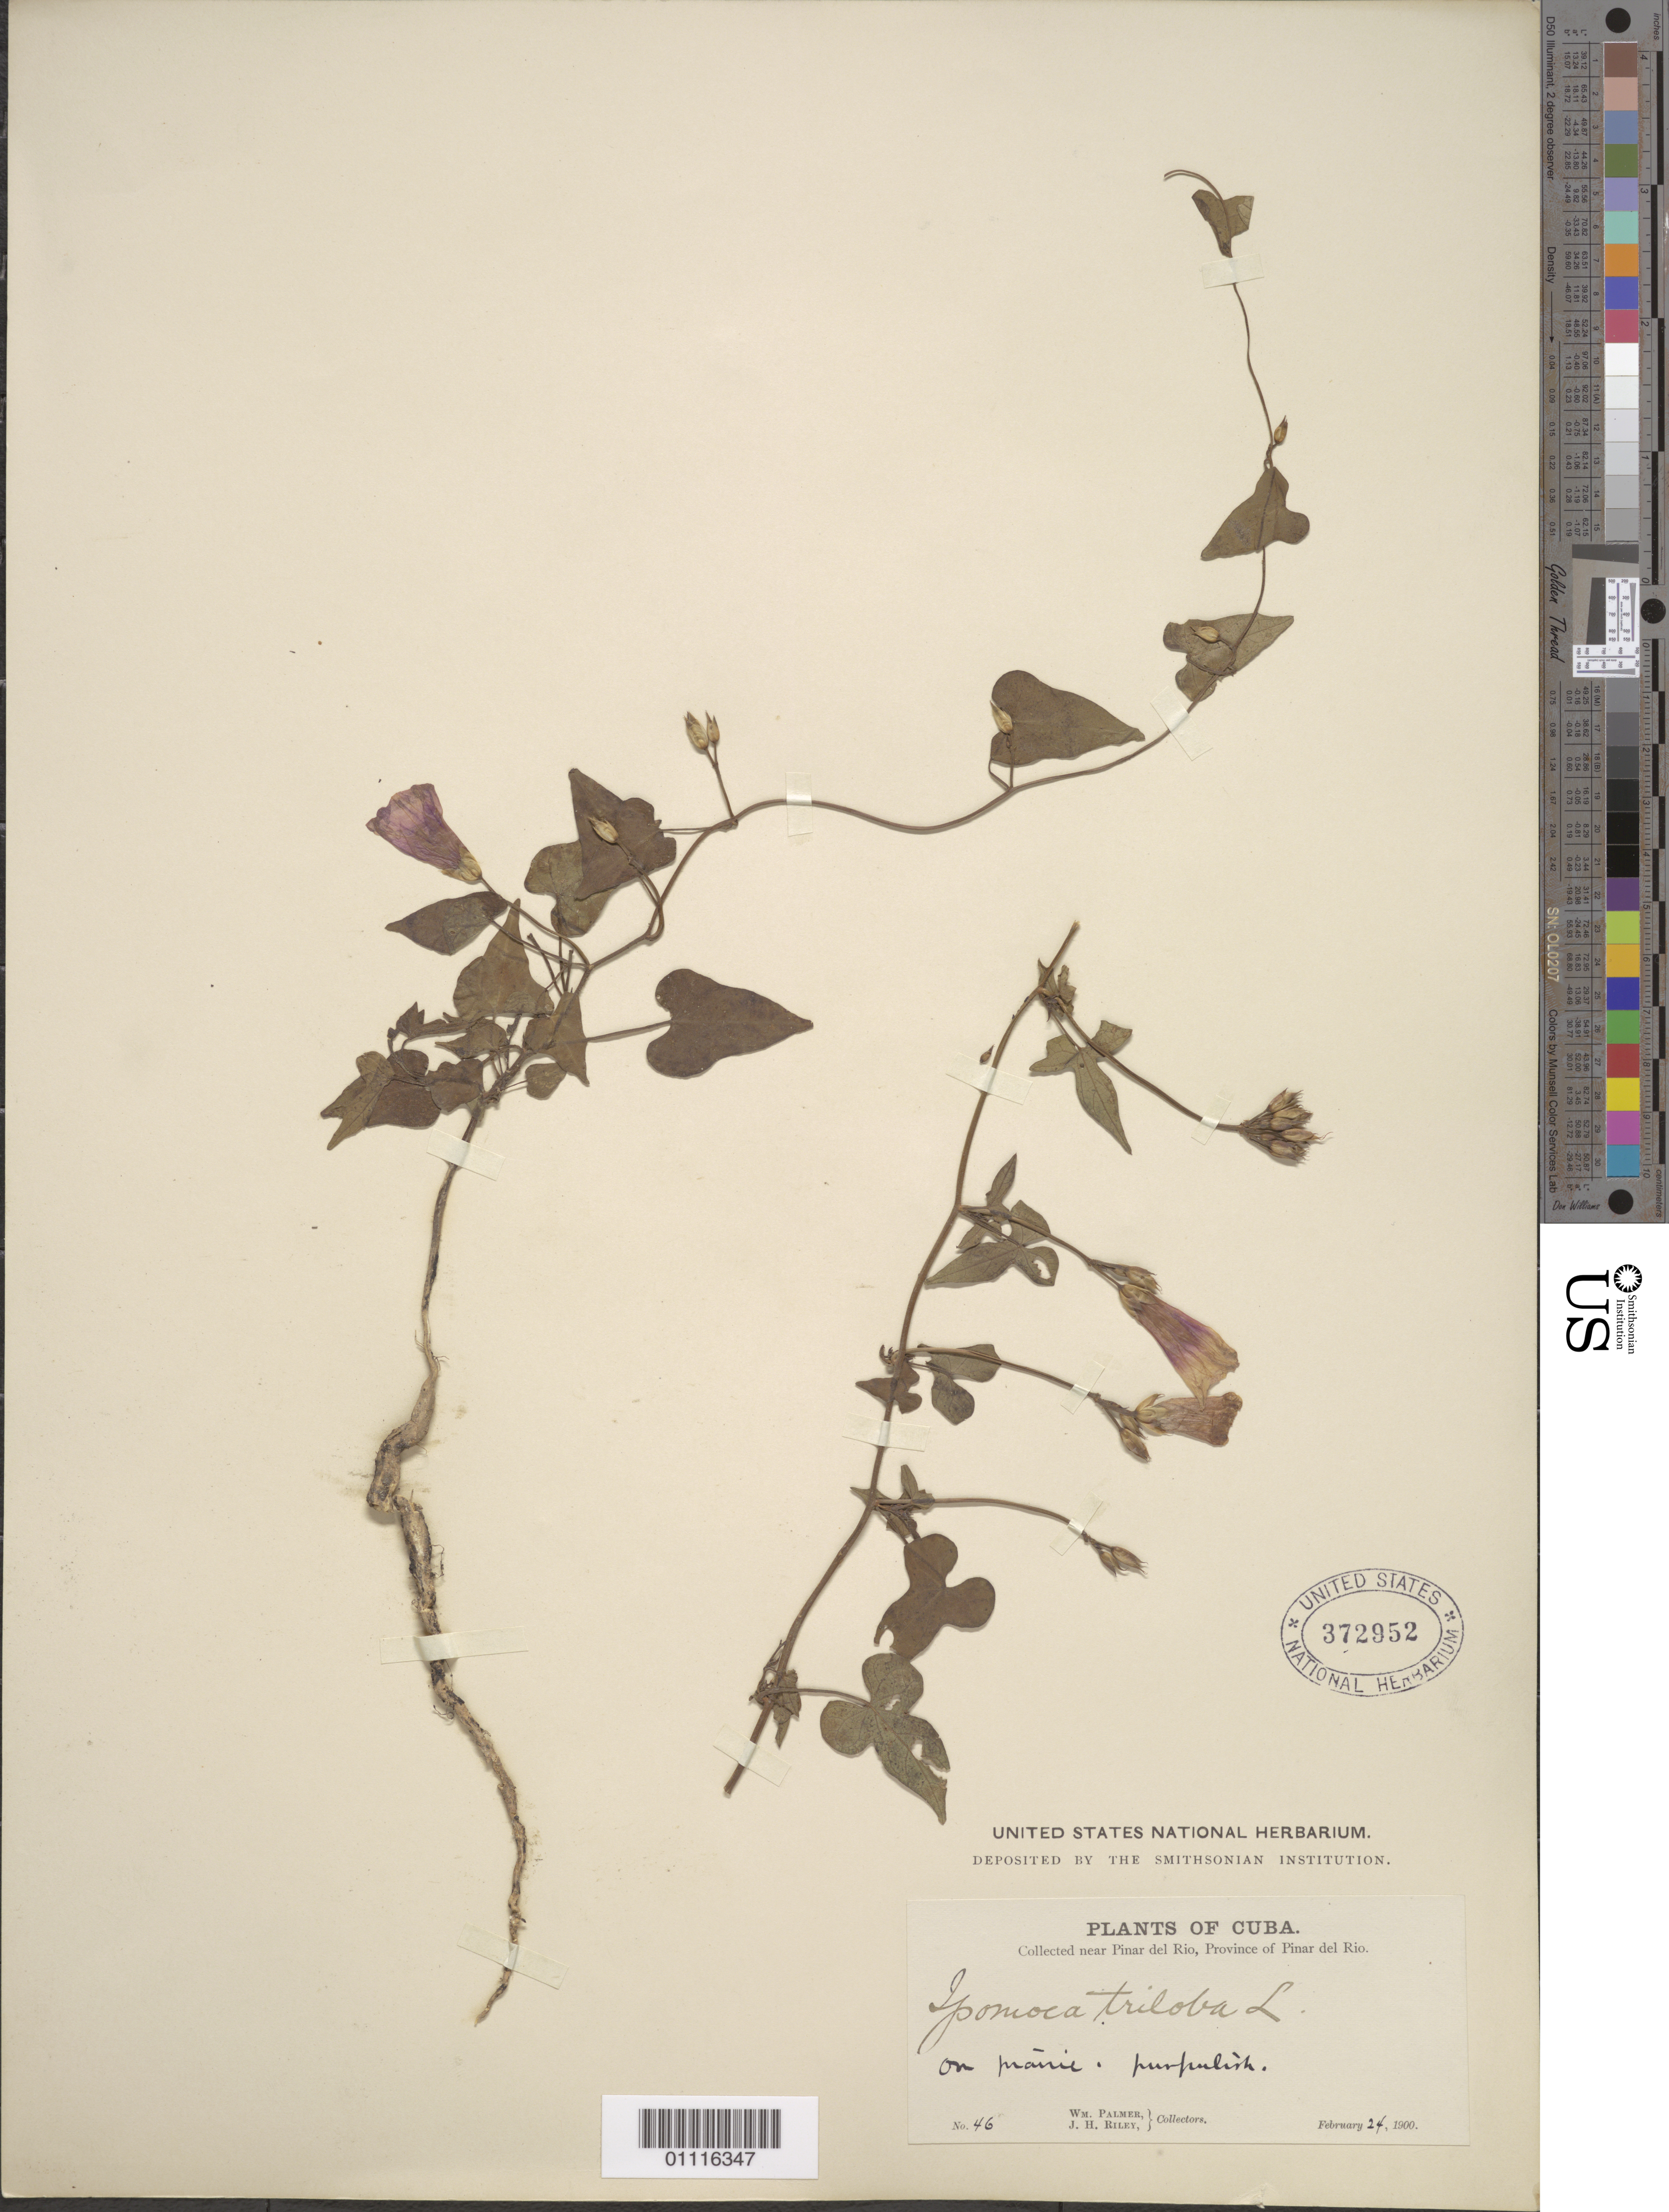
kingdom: Plantae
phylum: Tracheophyta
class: Magnoliopsida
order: Solanales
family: Convolvulaceae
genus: Ipomoea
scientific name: Ipomoea triloba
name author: L.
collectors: W. Palmer & J. H. Riley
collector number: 46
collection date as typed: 24 Feb 1900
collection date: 1900-02-24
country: Cuba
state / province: Pinar del Rio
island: Cuba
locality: Collected near Pinar del Rio On prairie.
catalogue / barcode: US 372952